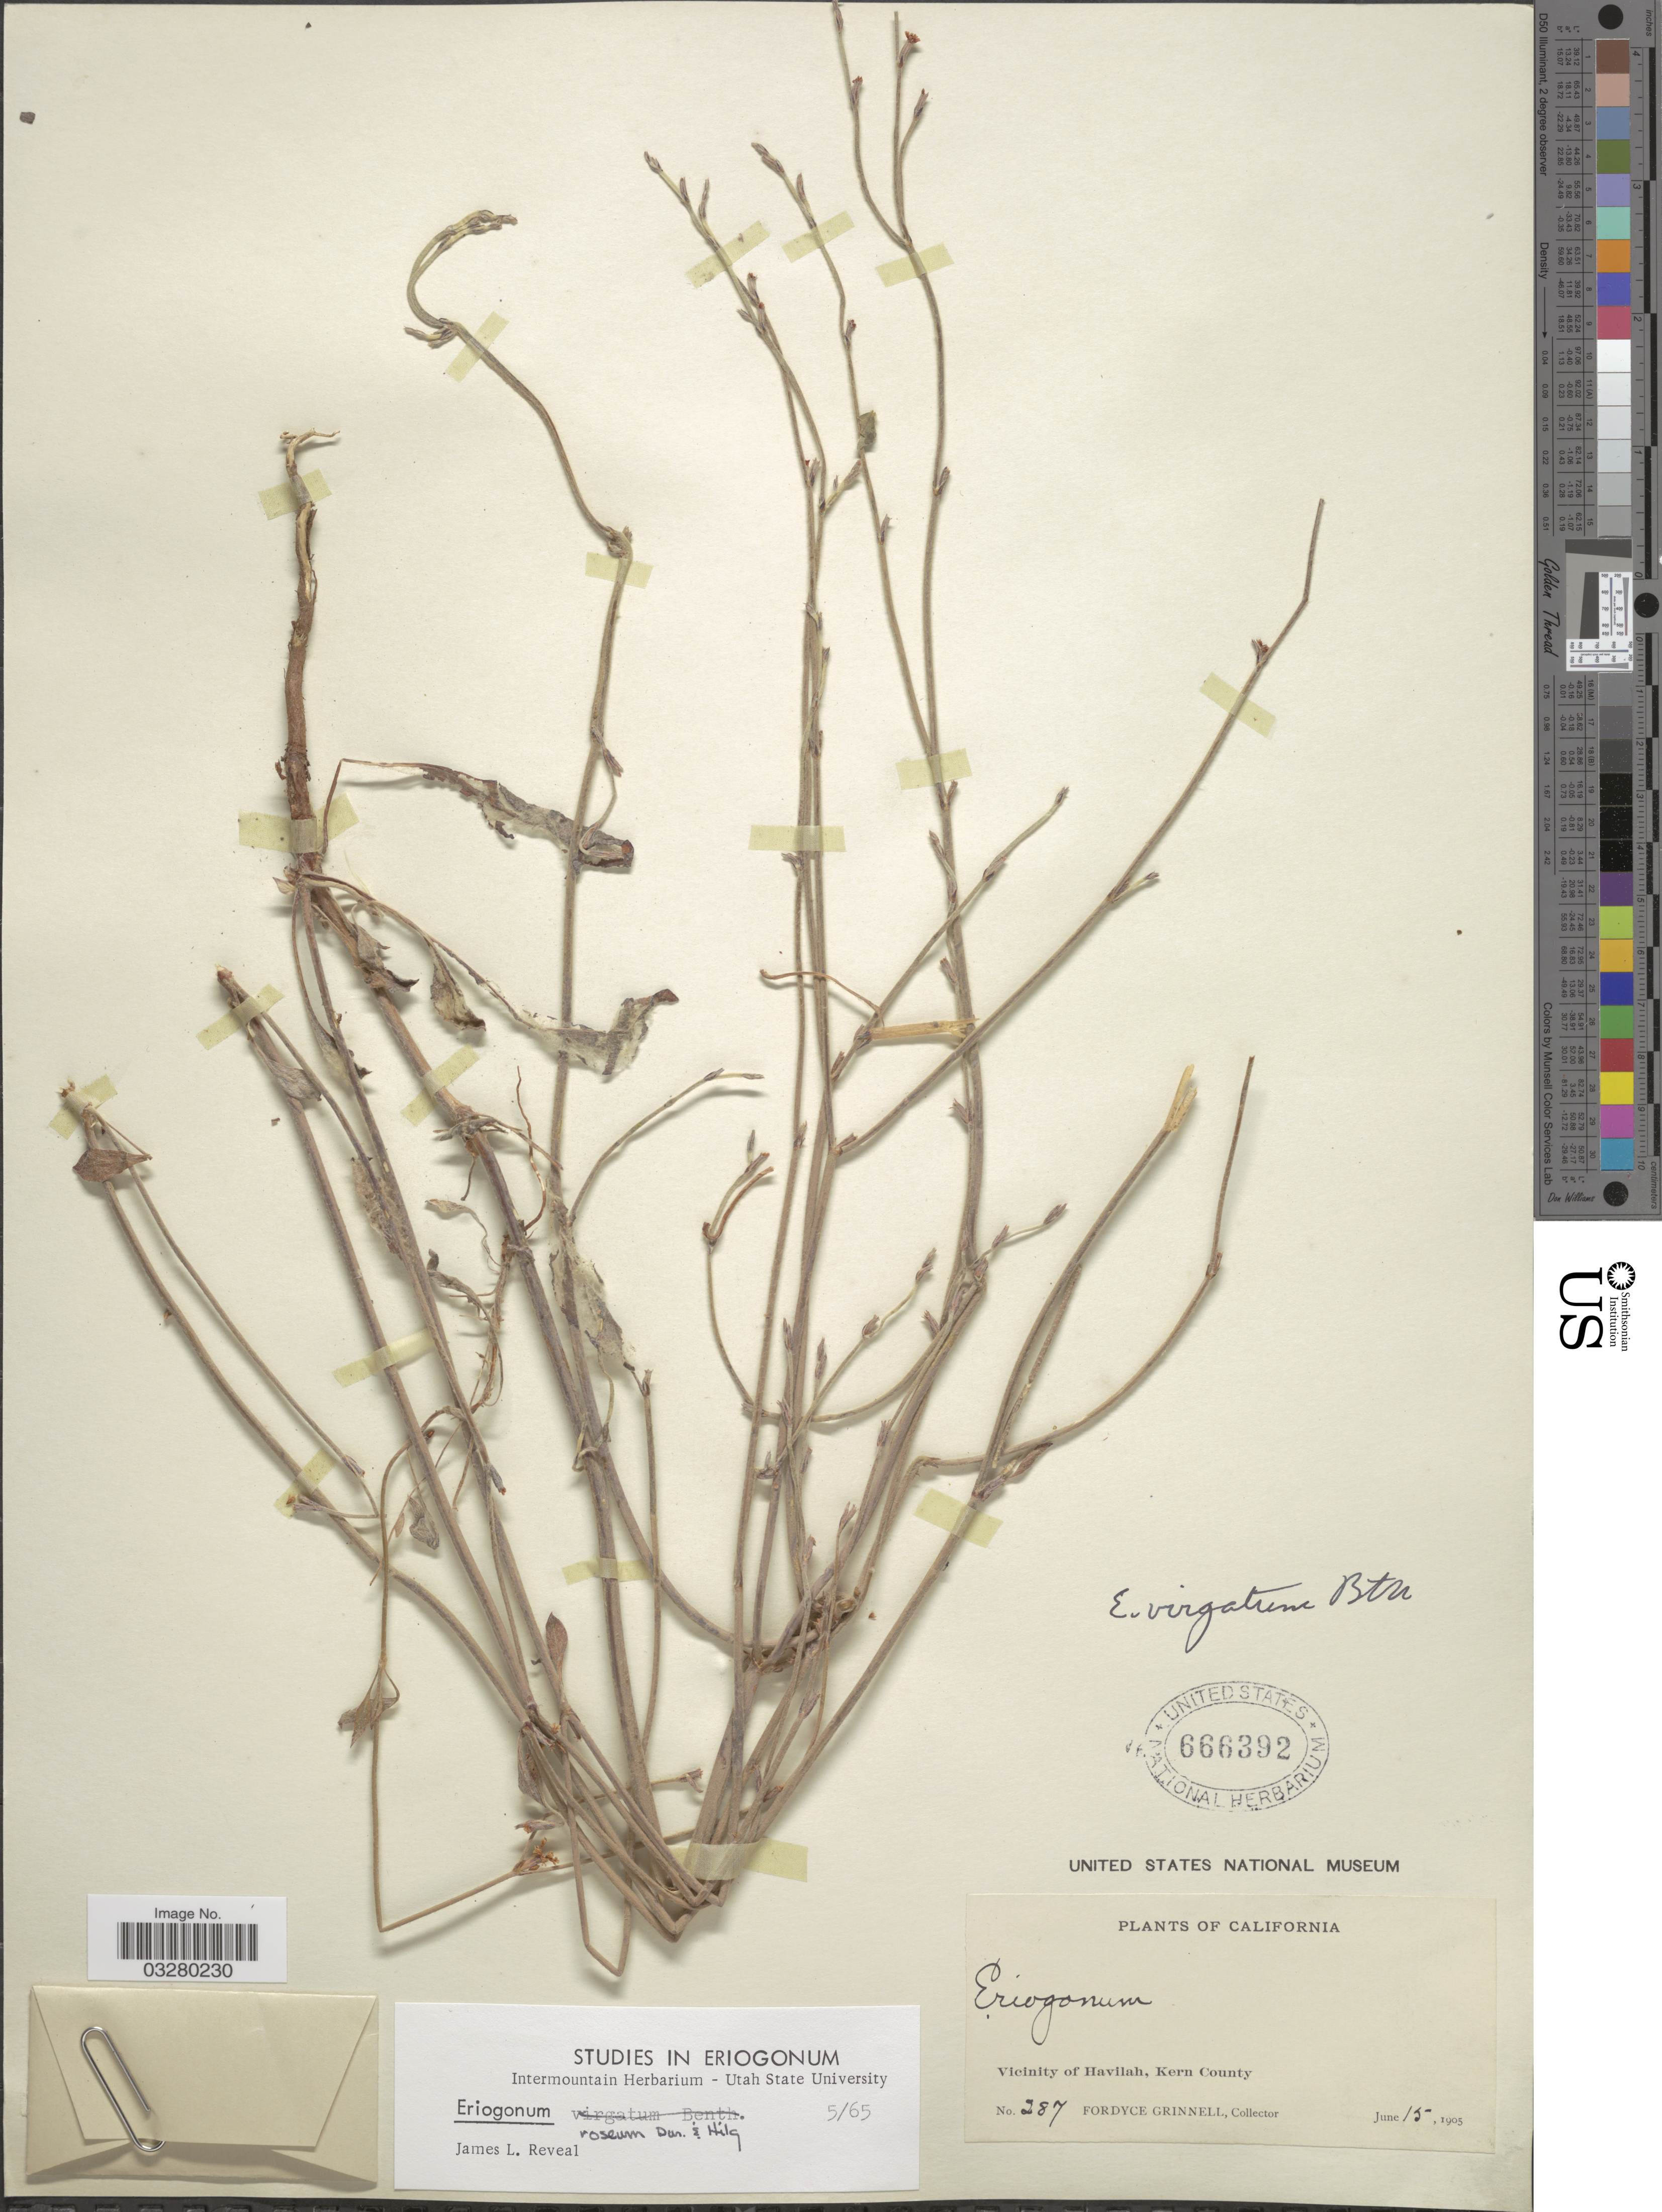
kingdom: Plantae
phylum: Tracheophyta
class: Magnoliopsida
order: Caryophyllales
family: Polygonaceae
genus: Eriogonum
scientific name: Eriogonum roseum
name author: Durand & Hilg.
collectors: F. Grinnell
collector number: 287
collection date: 1905-06-15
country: United States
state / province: California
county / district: Kern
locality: Vicinity of Havilah, Kern County.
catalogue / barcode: US 666392